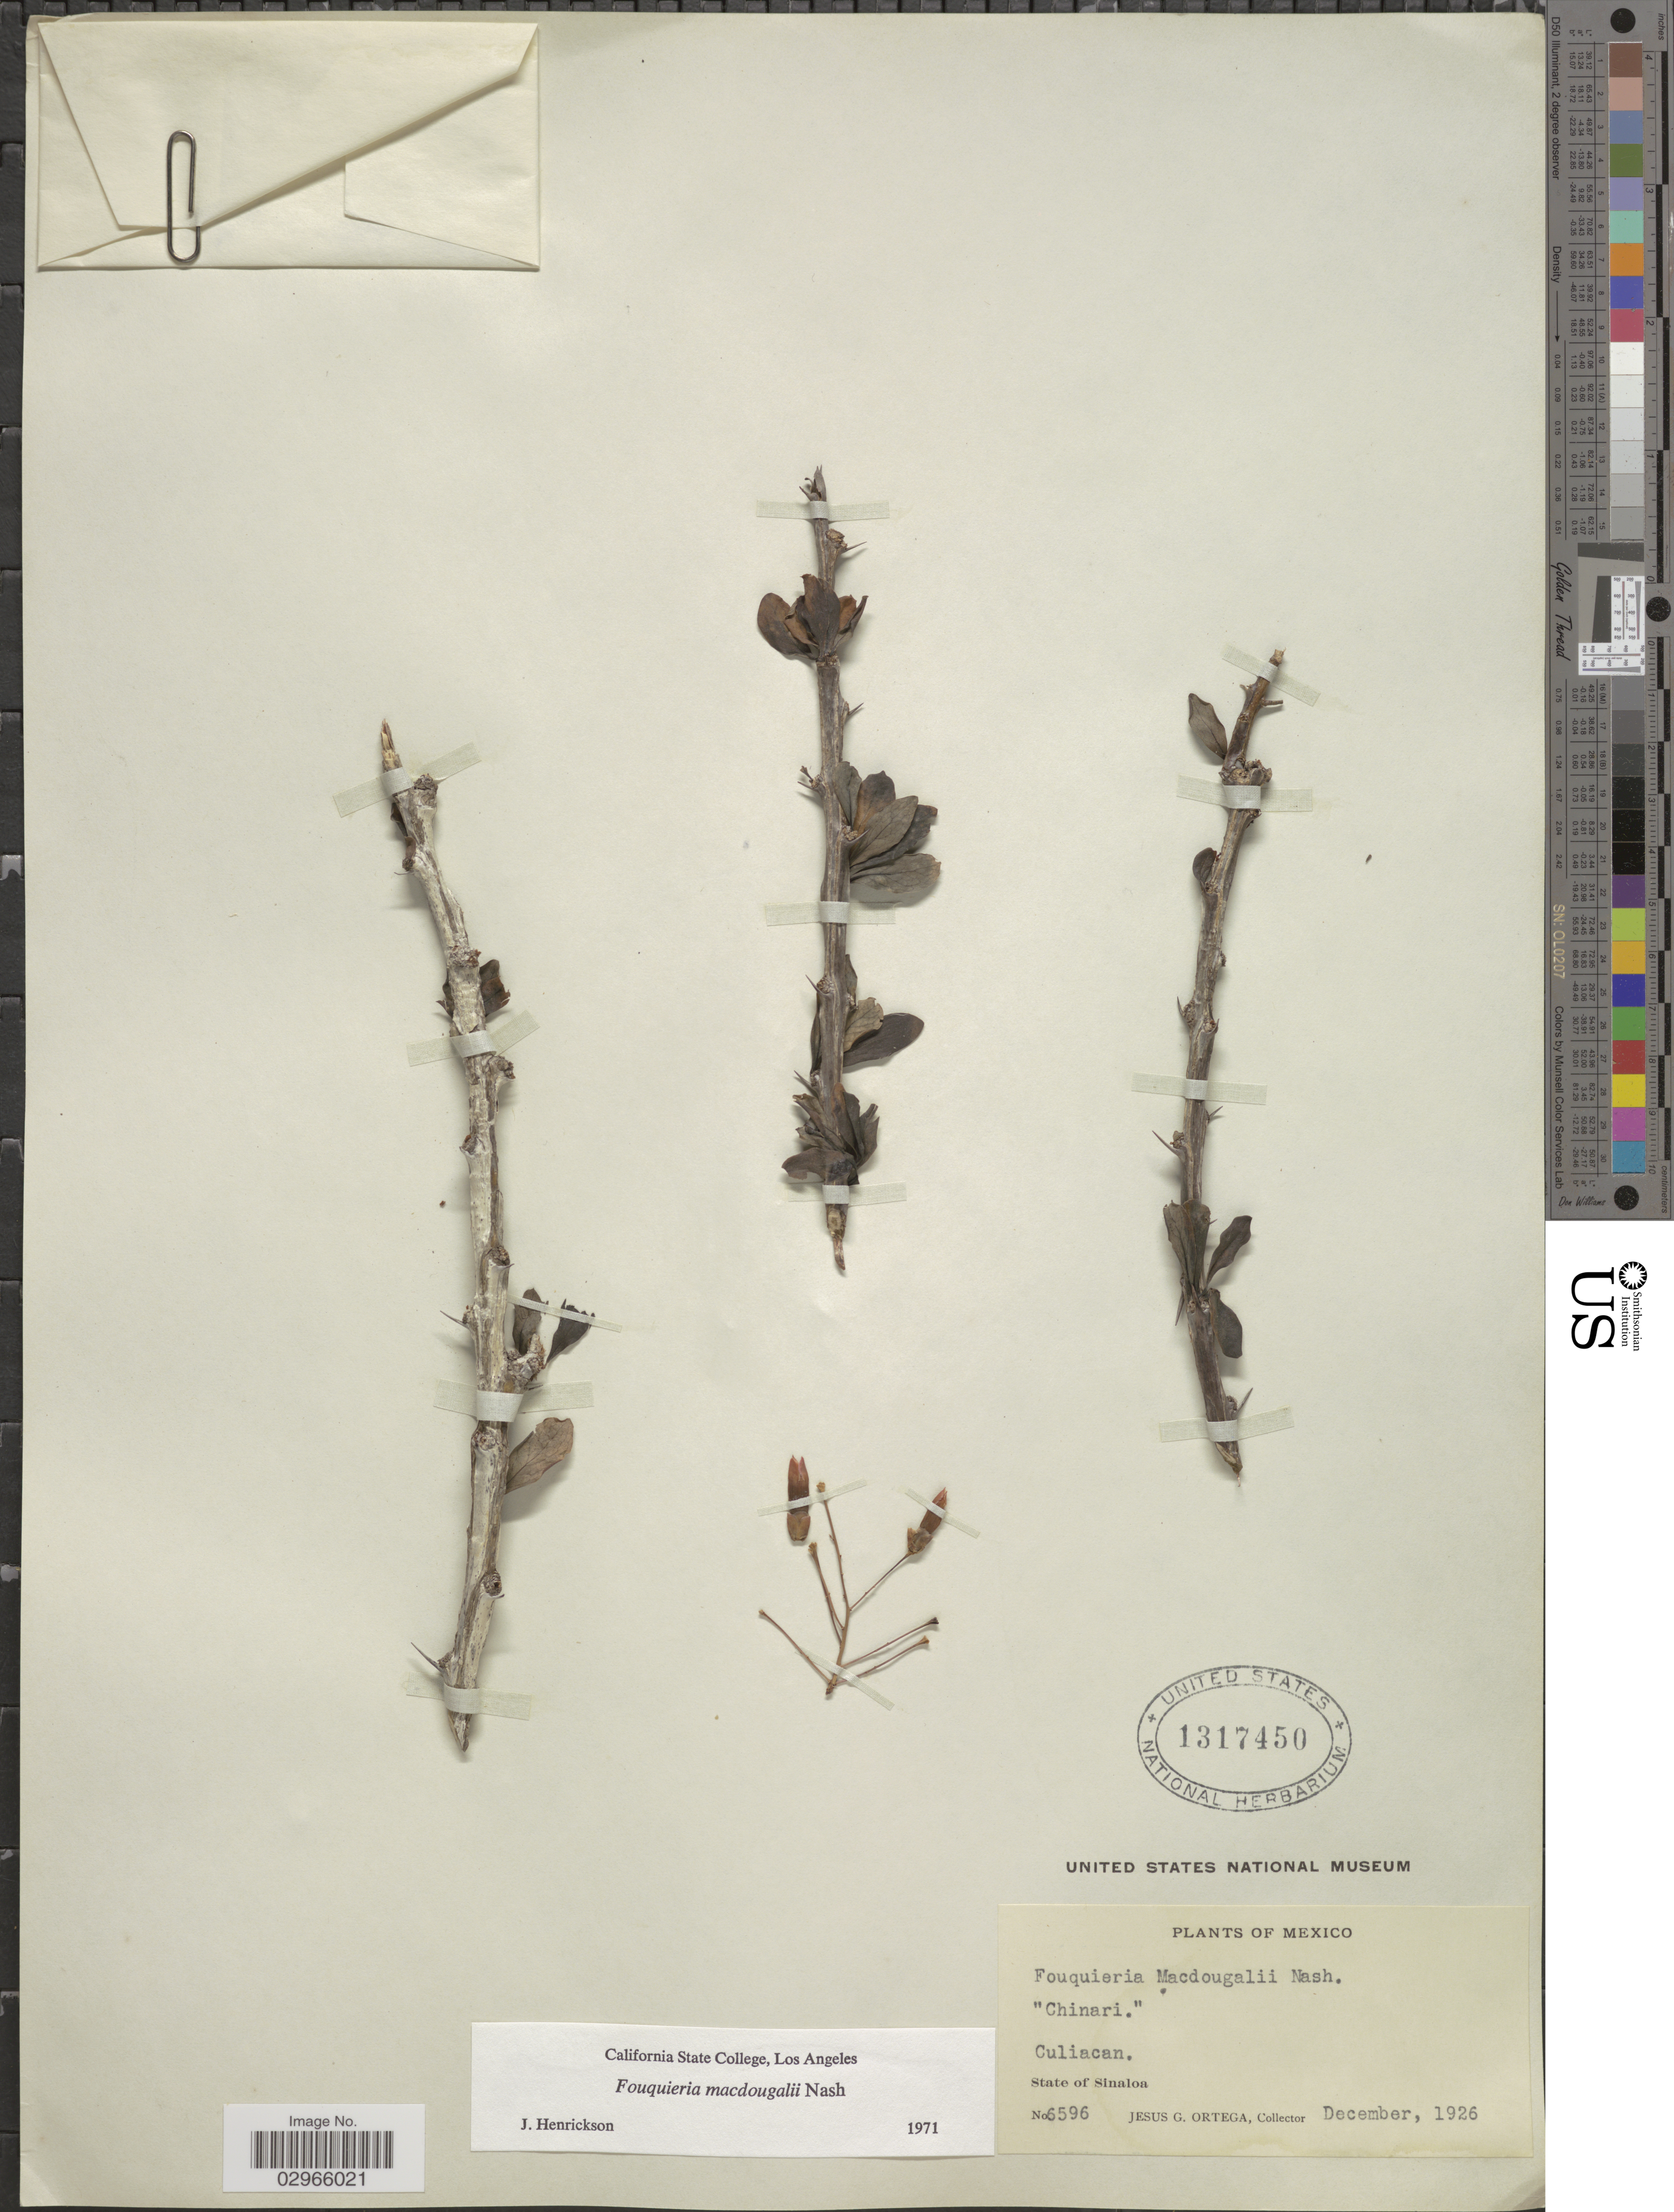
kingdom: Plantae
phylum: Tracheophyta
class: Magnoliopsida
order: Ericales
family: Fouquieriaceae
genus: Fouquieria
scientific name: Fouquieria macdougalii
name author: Nash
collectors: J. Ortega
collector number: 6596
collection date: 1926-12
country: Mexico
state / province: Sinaloa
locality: Culiacan.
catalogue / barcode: US 1317450